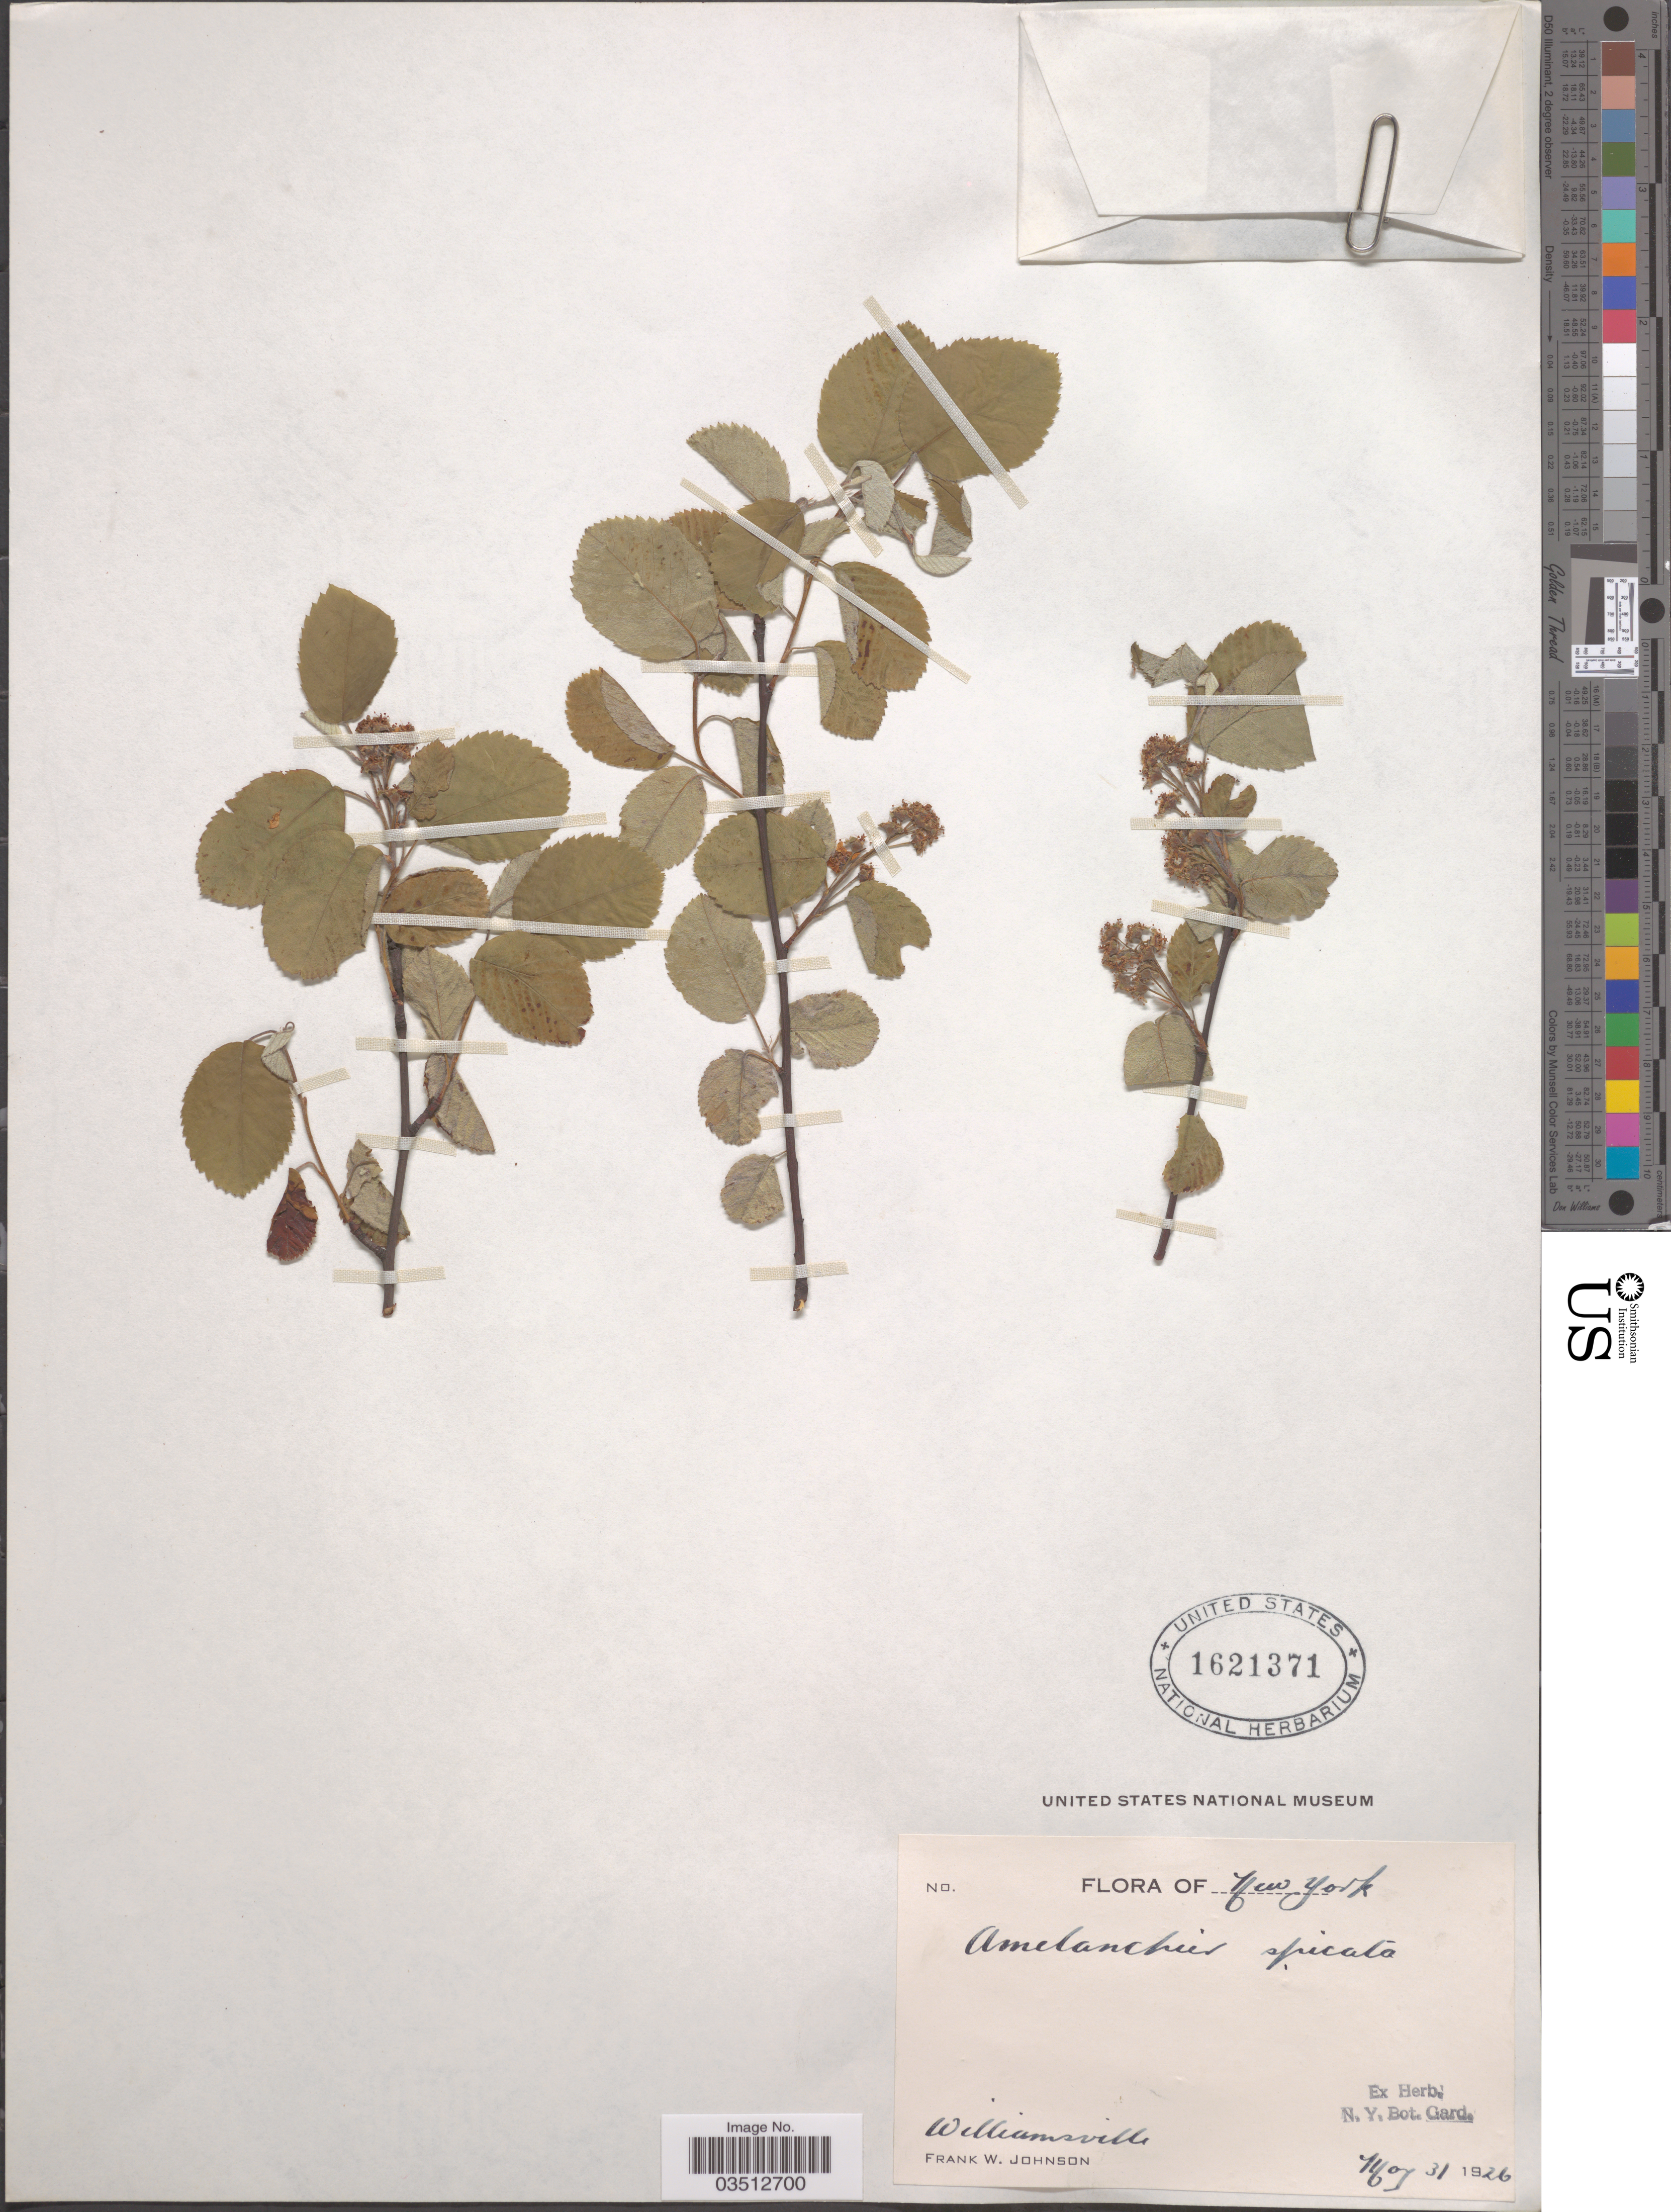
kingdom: Plantae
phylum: Tracheophyta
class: Magnoliopsida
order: Rosales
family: Rosaceae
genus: Amelanchier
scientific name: Amelanchier x spicata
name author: (Lam.) K. Koch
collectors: F. W. Johnson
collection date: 1926-05-31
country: United States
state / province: New York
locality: Williamsville.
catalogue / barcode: US 1621371